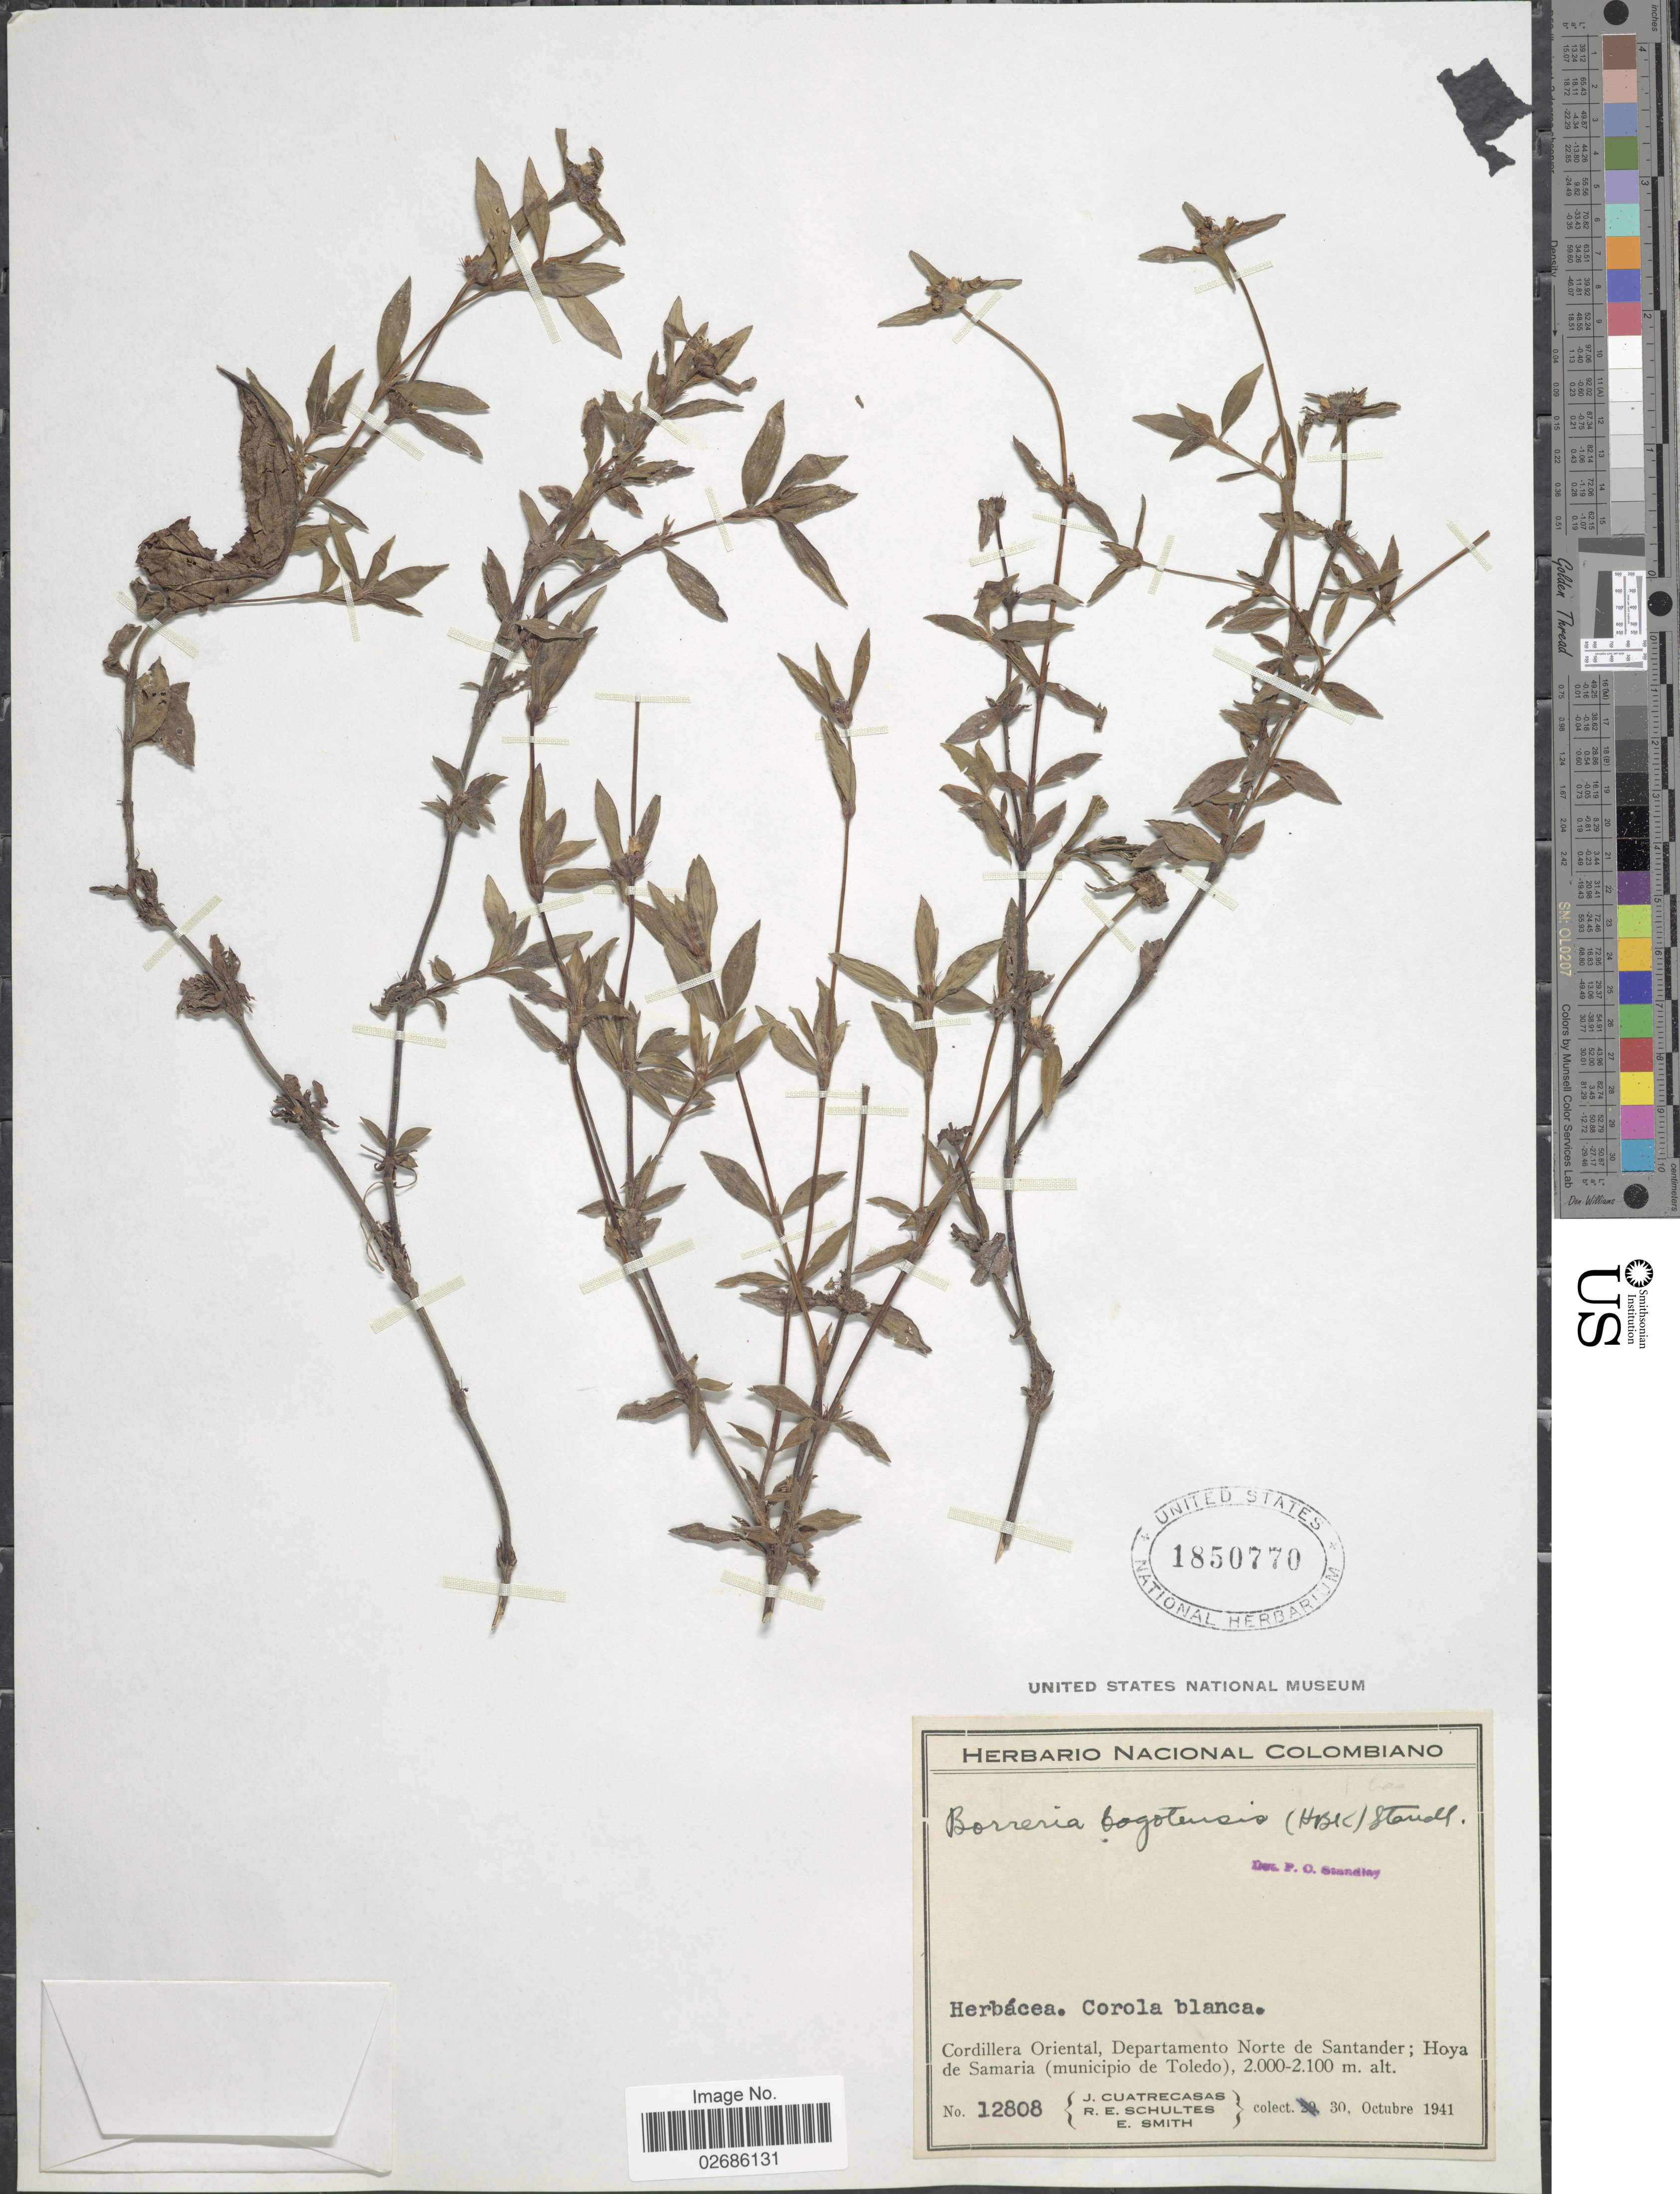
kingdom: Plantae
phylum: Tracheophyta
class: Magnoliopsida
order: Gentianales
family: Rubiaceae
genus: Borreria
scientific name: Borreria bogotensis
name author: (Kunth) Standl.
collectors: J. Cuatrecasas, R. E. Schultes & E. Smith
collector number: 12808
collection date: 1941-10-30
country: Colombia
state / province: Norte de Santander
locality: Cordillera Oriental; Hoya de Samaria (municipio de Toledo).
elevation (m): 2000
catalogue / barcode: US 1850770